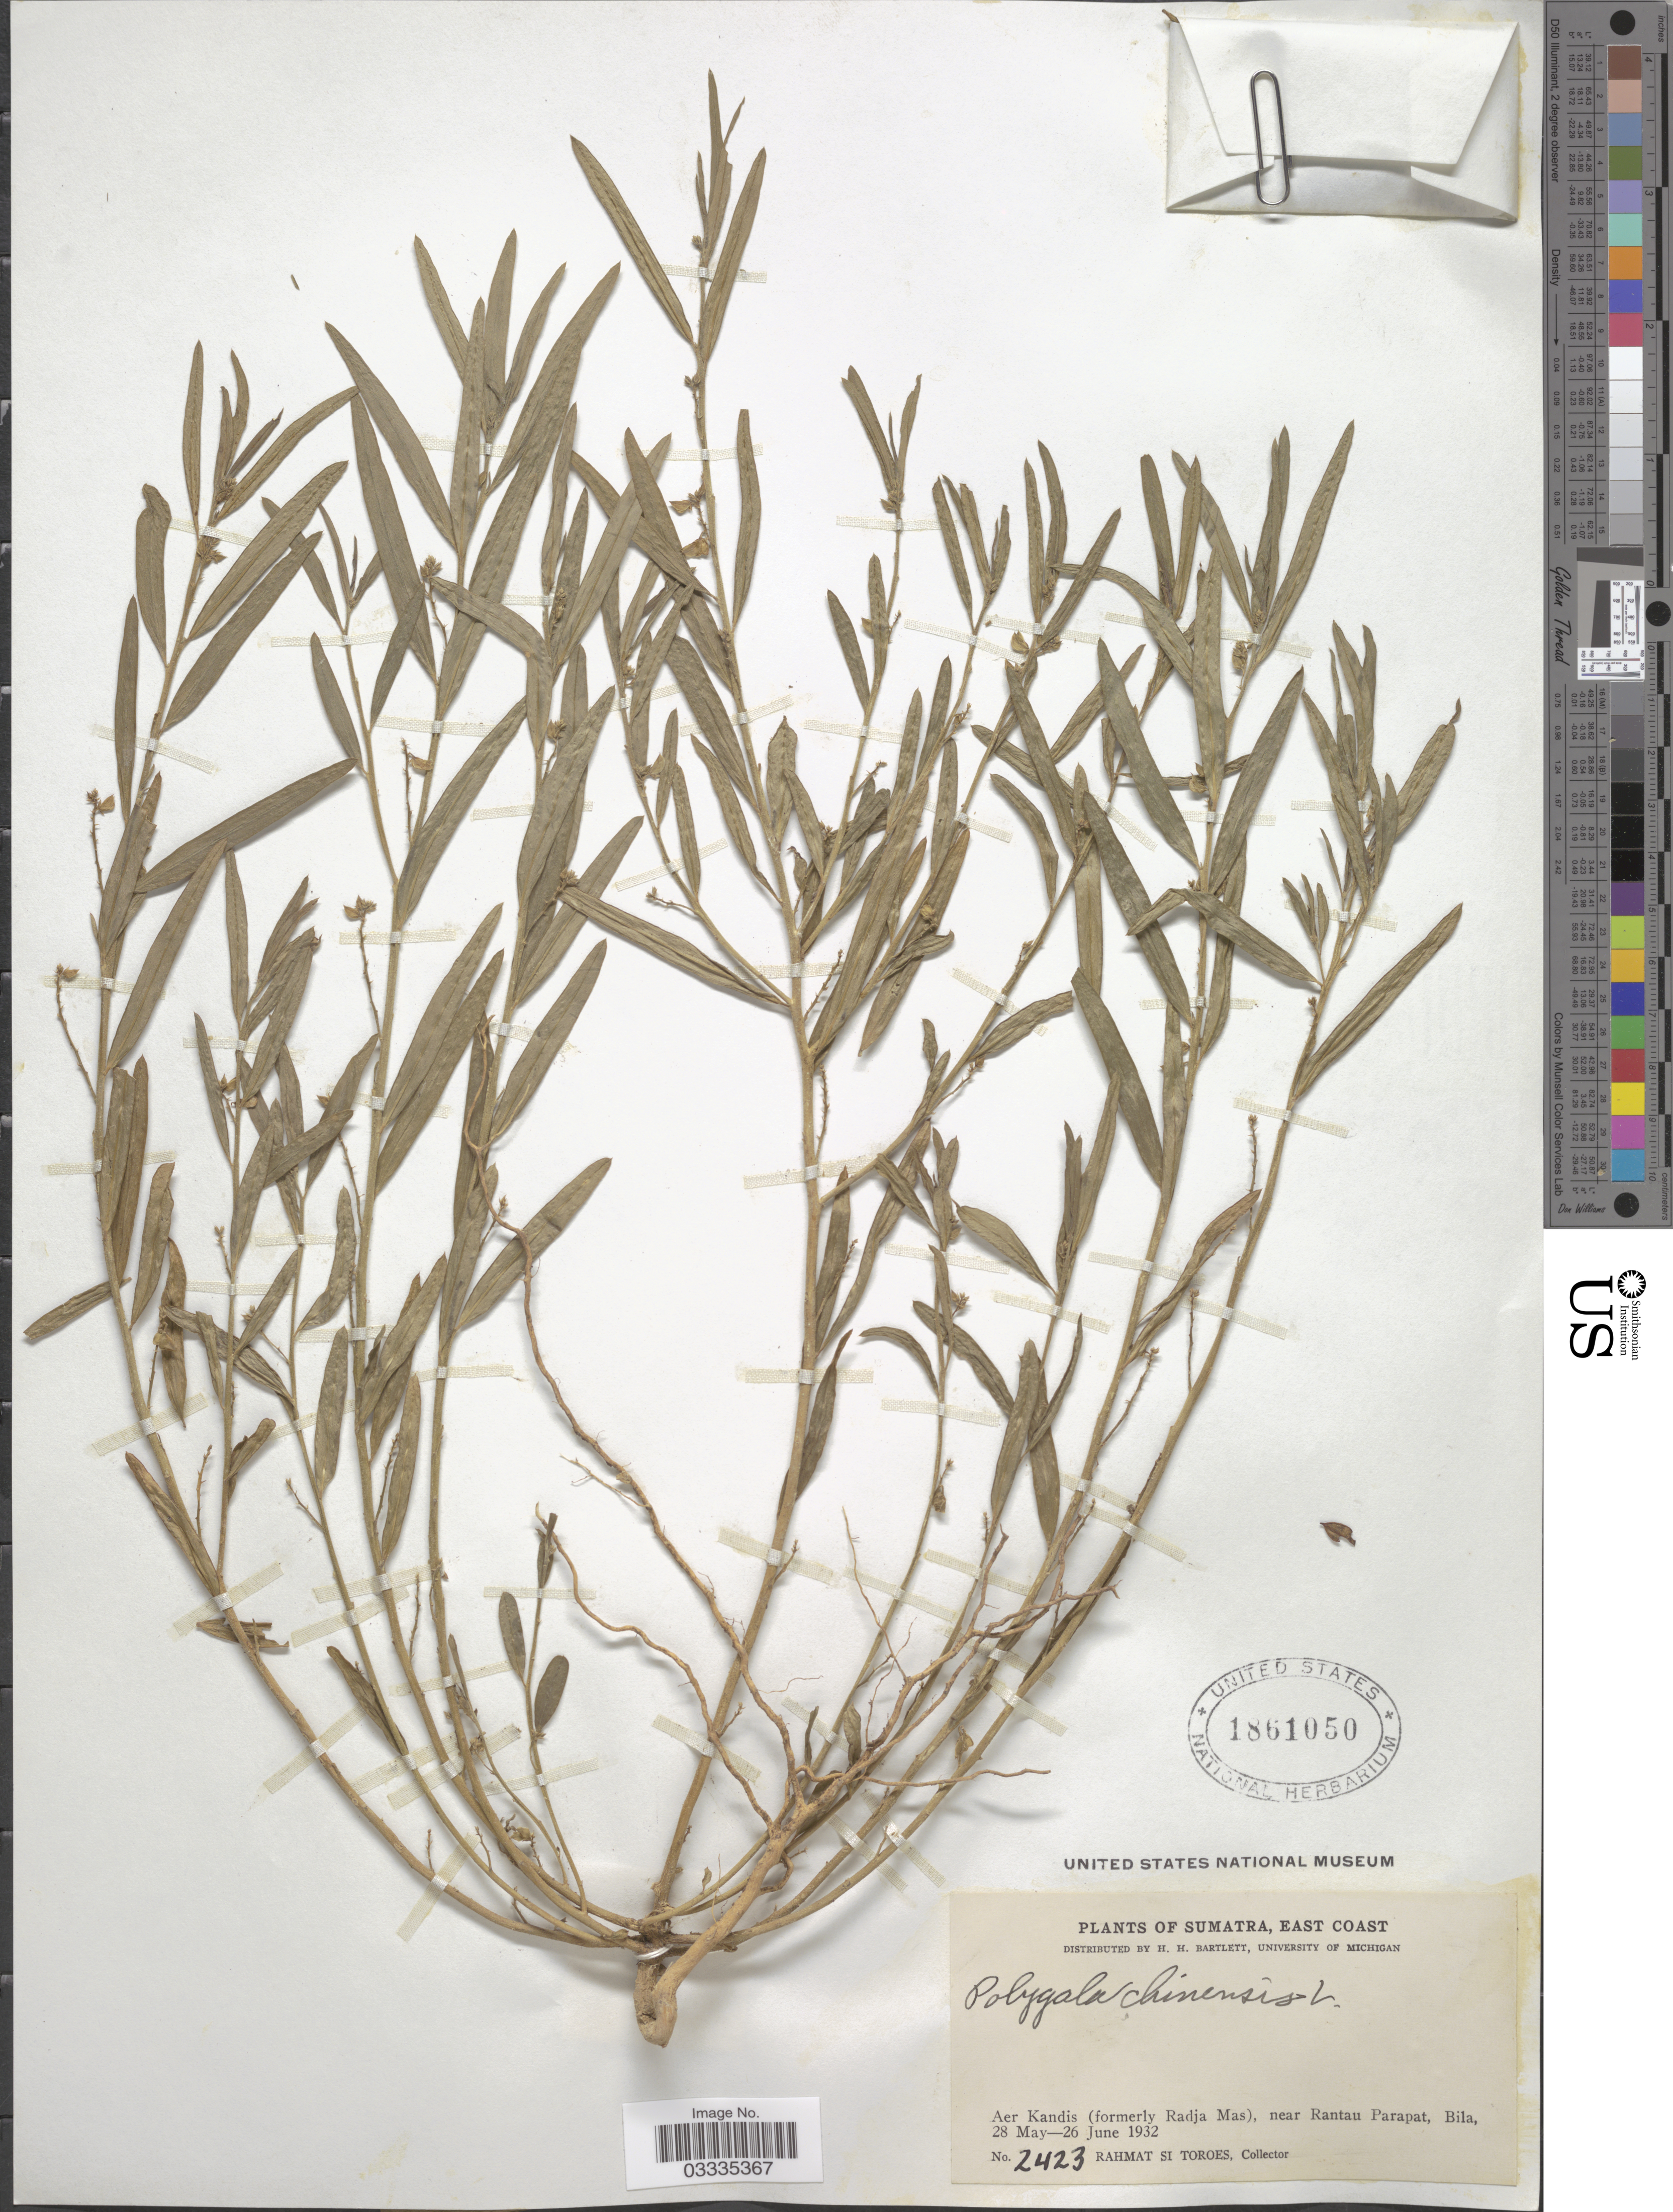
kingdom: Plantae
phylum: Tracheophyta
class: Magnoliopsida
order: Fabales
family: Polygalaceae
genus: Polygala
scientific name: Polygala chinensis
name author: L.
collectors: Rahmat Si Boeea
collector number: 2423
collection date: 1932-05-28/1932-06-26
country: Indonesia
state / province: Sumatra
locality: East Coast. Aer Kandis (formerly Radja Mas), near Rantau Parapat, Bila.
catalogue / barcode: US 1861050